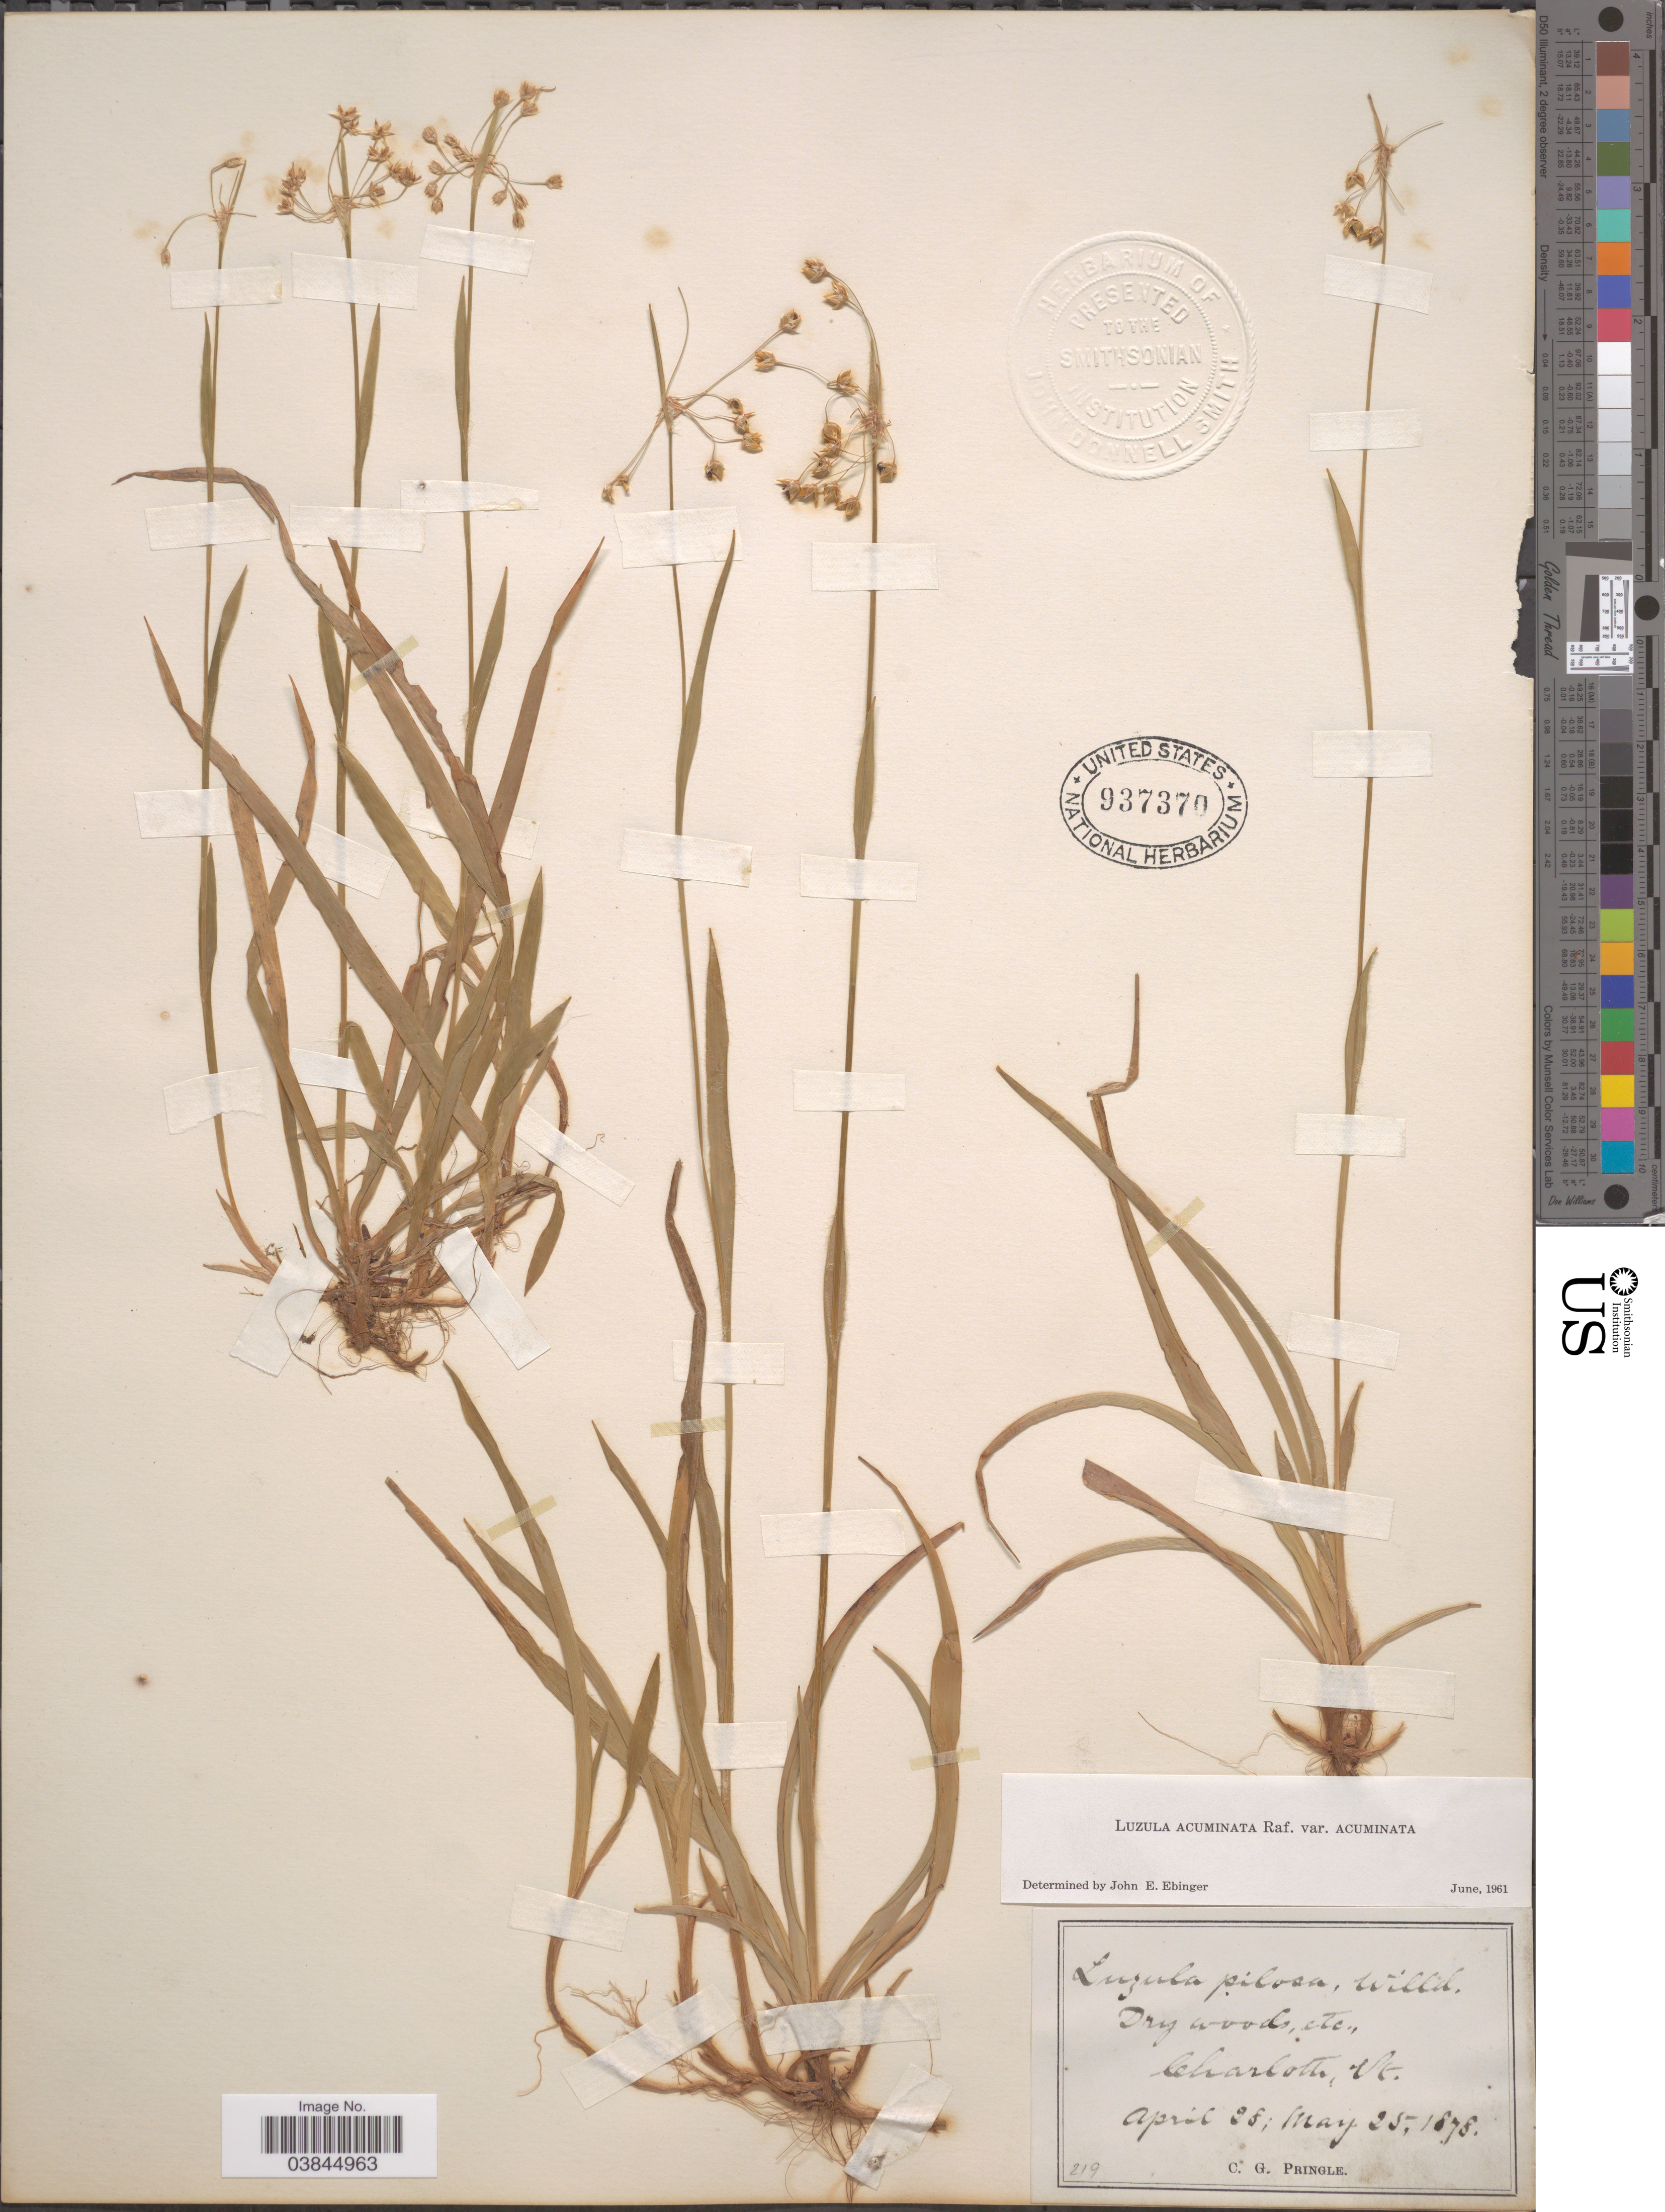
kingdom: Plantae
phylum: Tracheophyta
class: Liliopsida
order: Poales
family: Juncaceae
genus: Luzula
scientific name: Luzula acuminata var. acuminata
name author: Raf.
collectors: C. G. Pringle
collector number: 219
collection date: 1878-04-04/1878-05-25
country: United States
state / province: Vermont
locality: Charlotte.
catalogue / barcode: US 937370